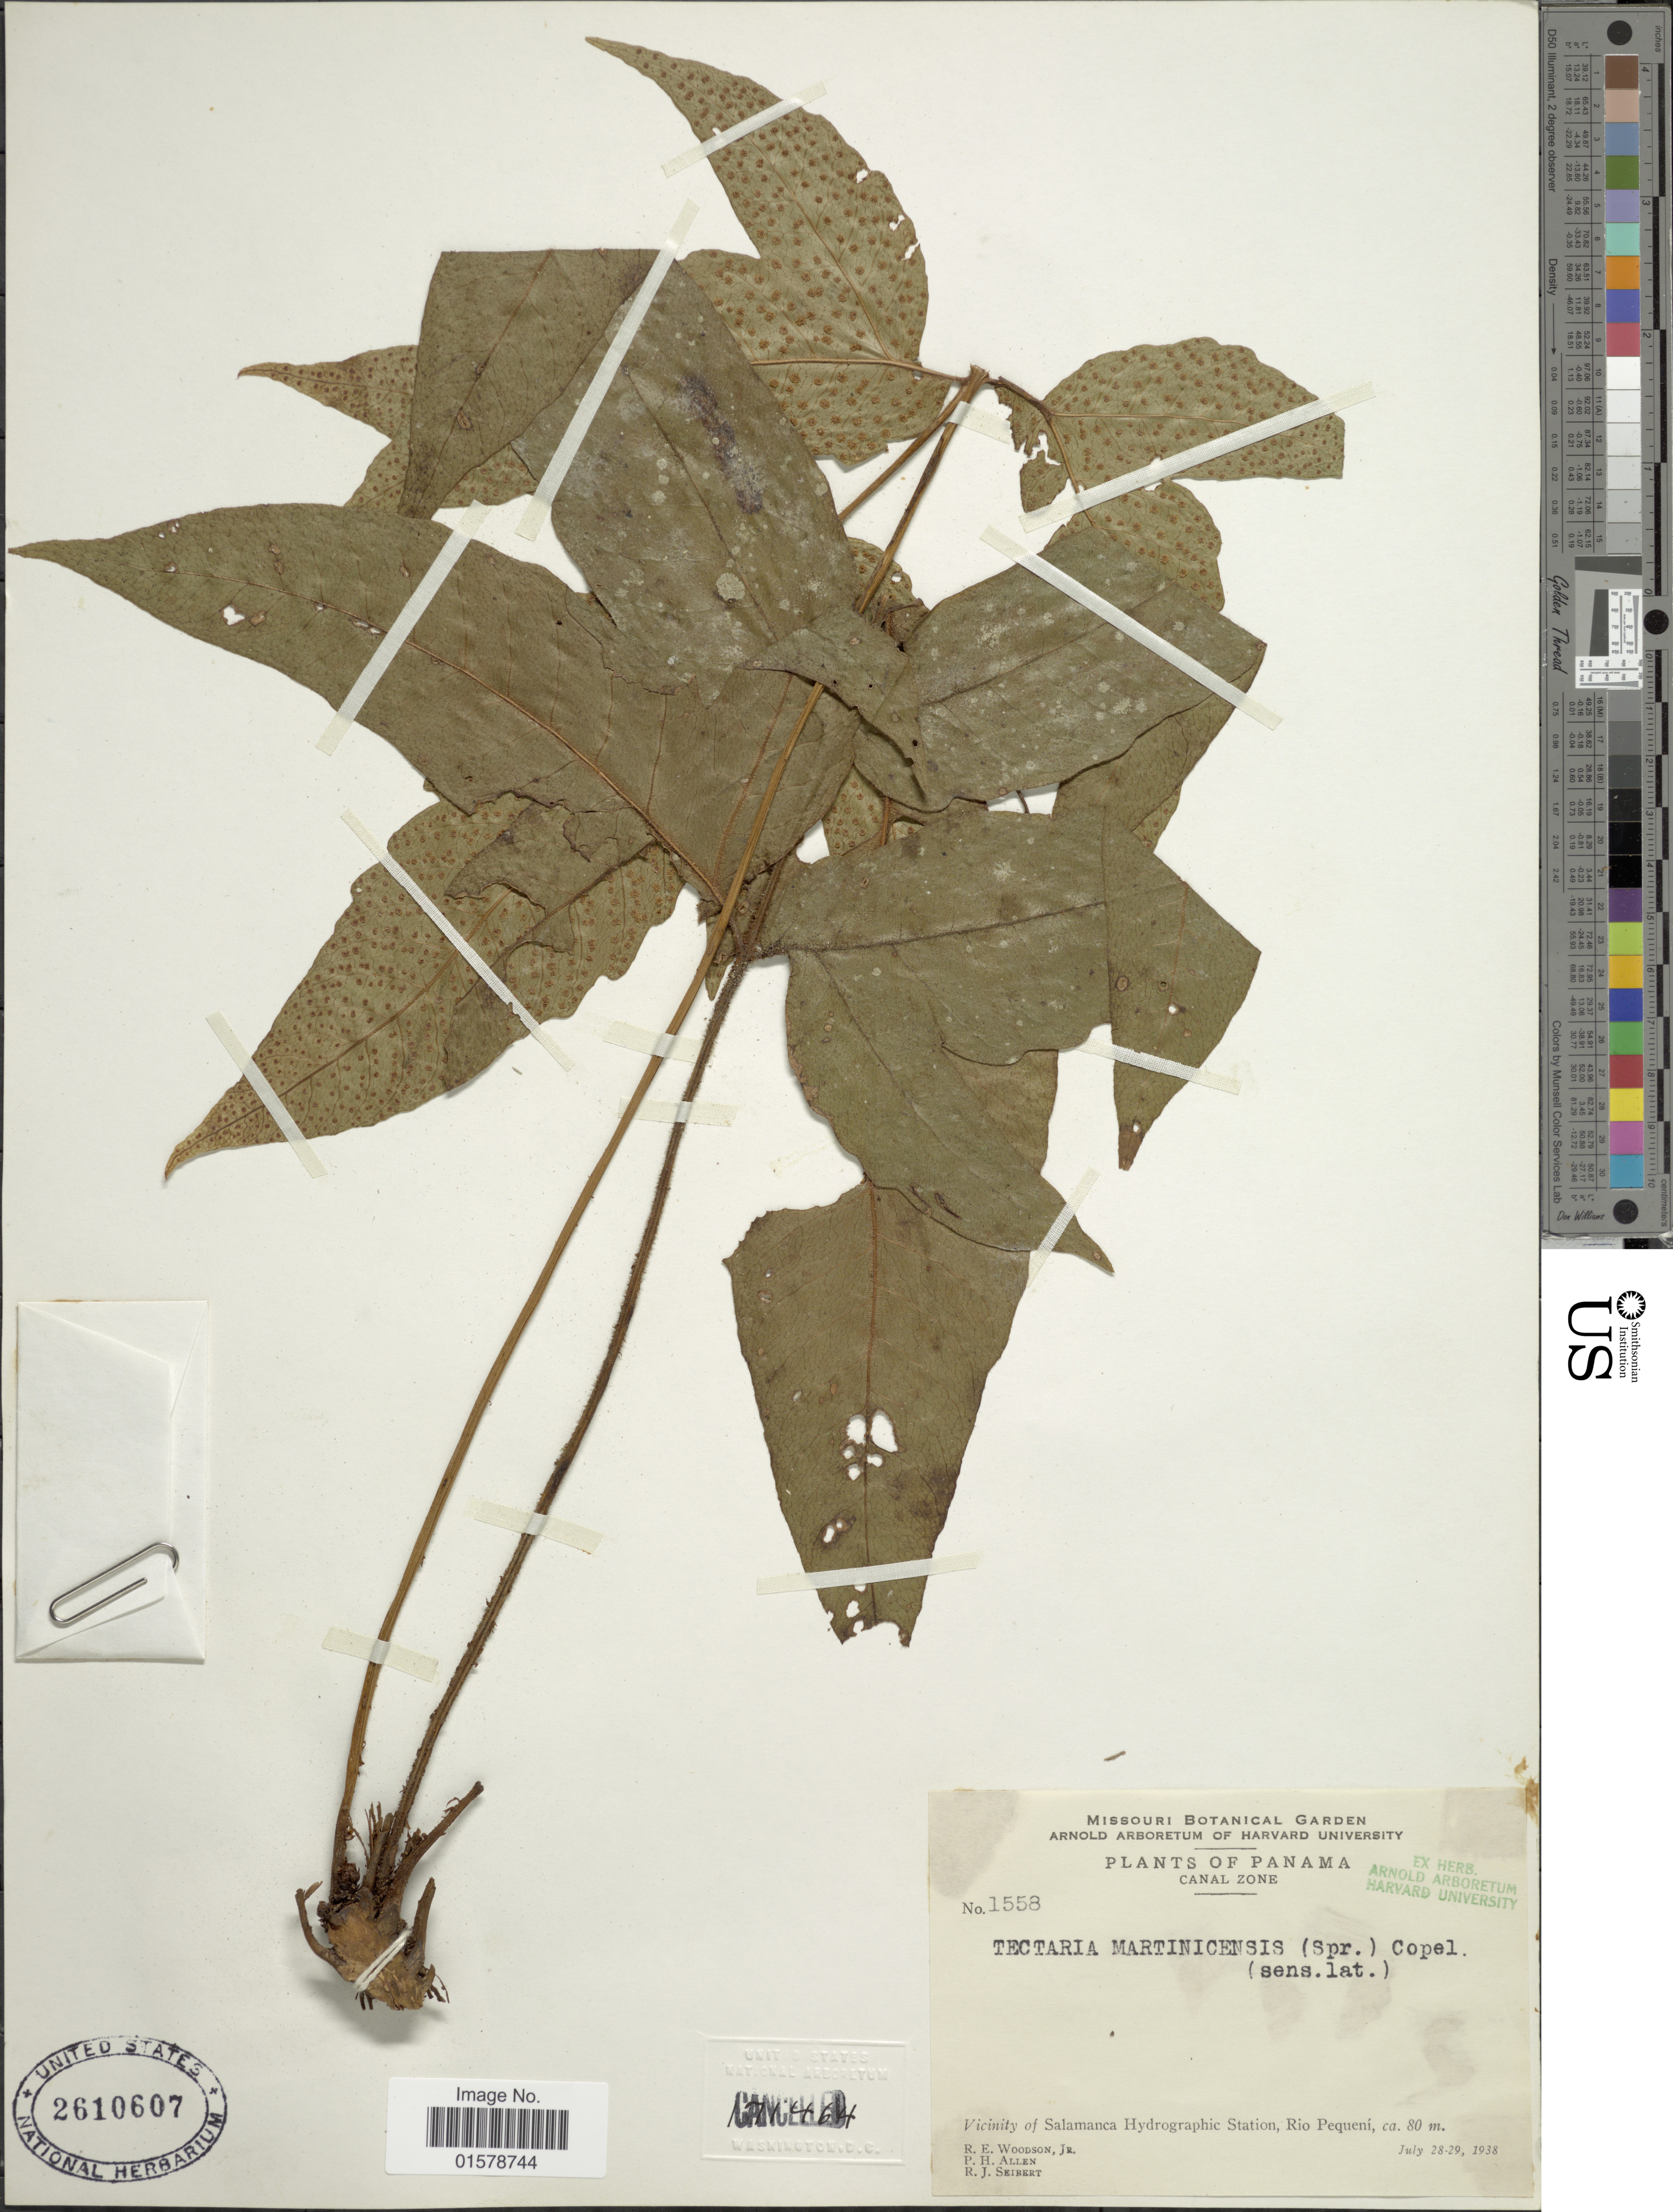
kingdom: Plantae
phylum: Tracheophyta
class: Polypodiopsida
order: Polypodiales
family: Tectariaceae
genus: Tectaria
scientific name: Tectaria pilosa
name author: (Fée) Maxon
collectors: R. E. Woodson, P. H. Allen & R. J. Seibert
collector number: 1558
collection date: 1938-07-28/1938-07-29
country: Panama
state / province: Colón / Panamá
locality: Panama Canal Zone, vicinity of Salamanca Hydrographic Station, Rio Pequeini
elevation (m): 80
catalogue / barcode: US 2610607